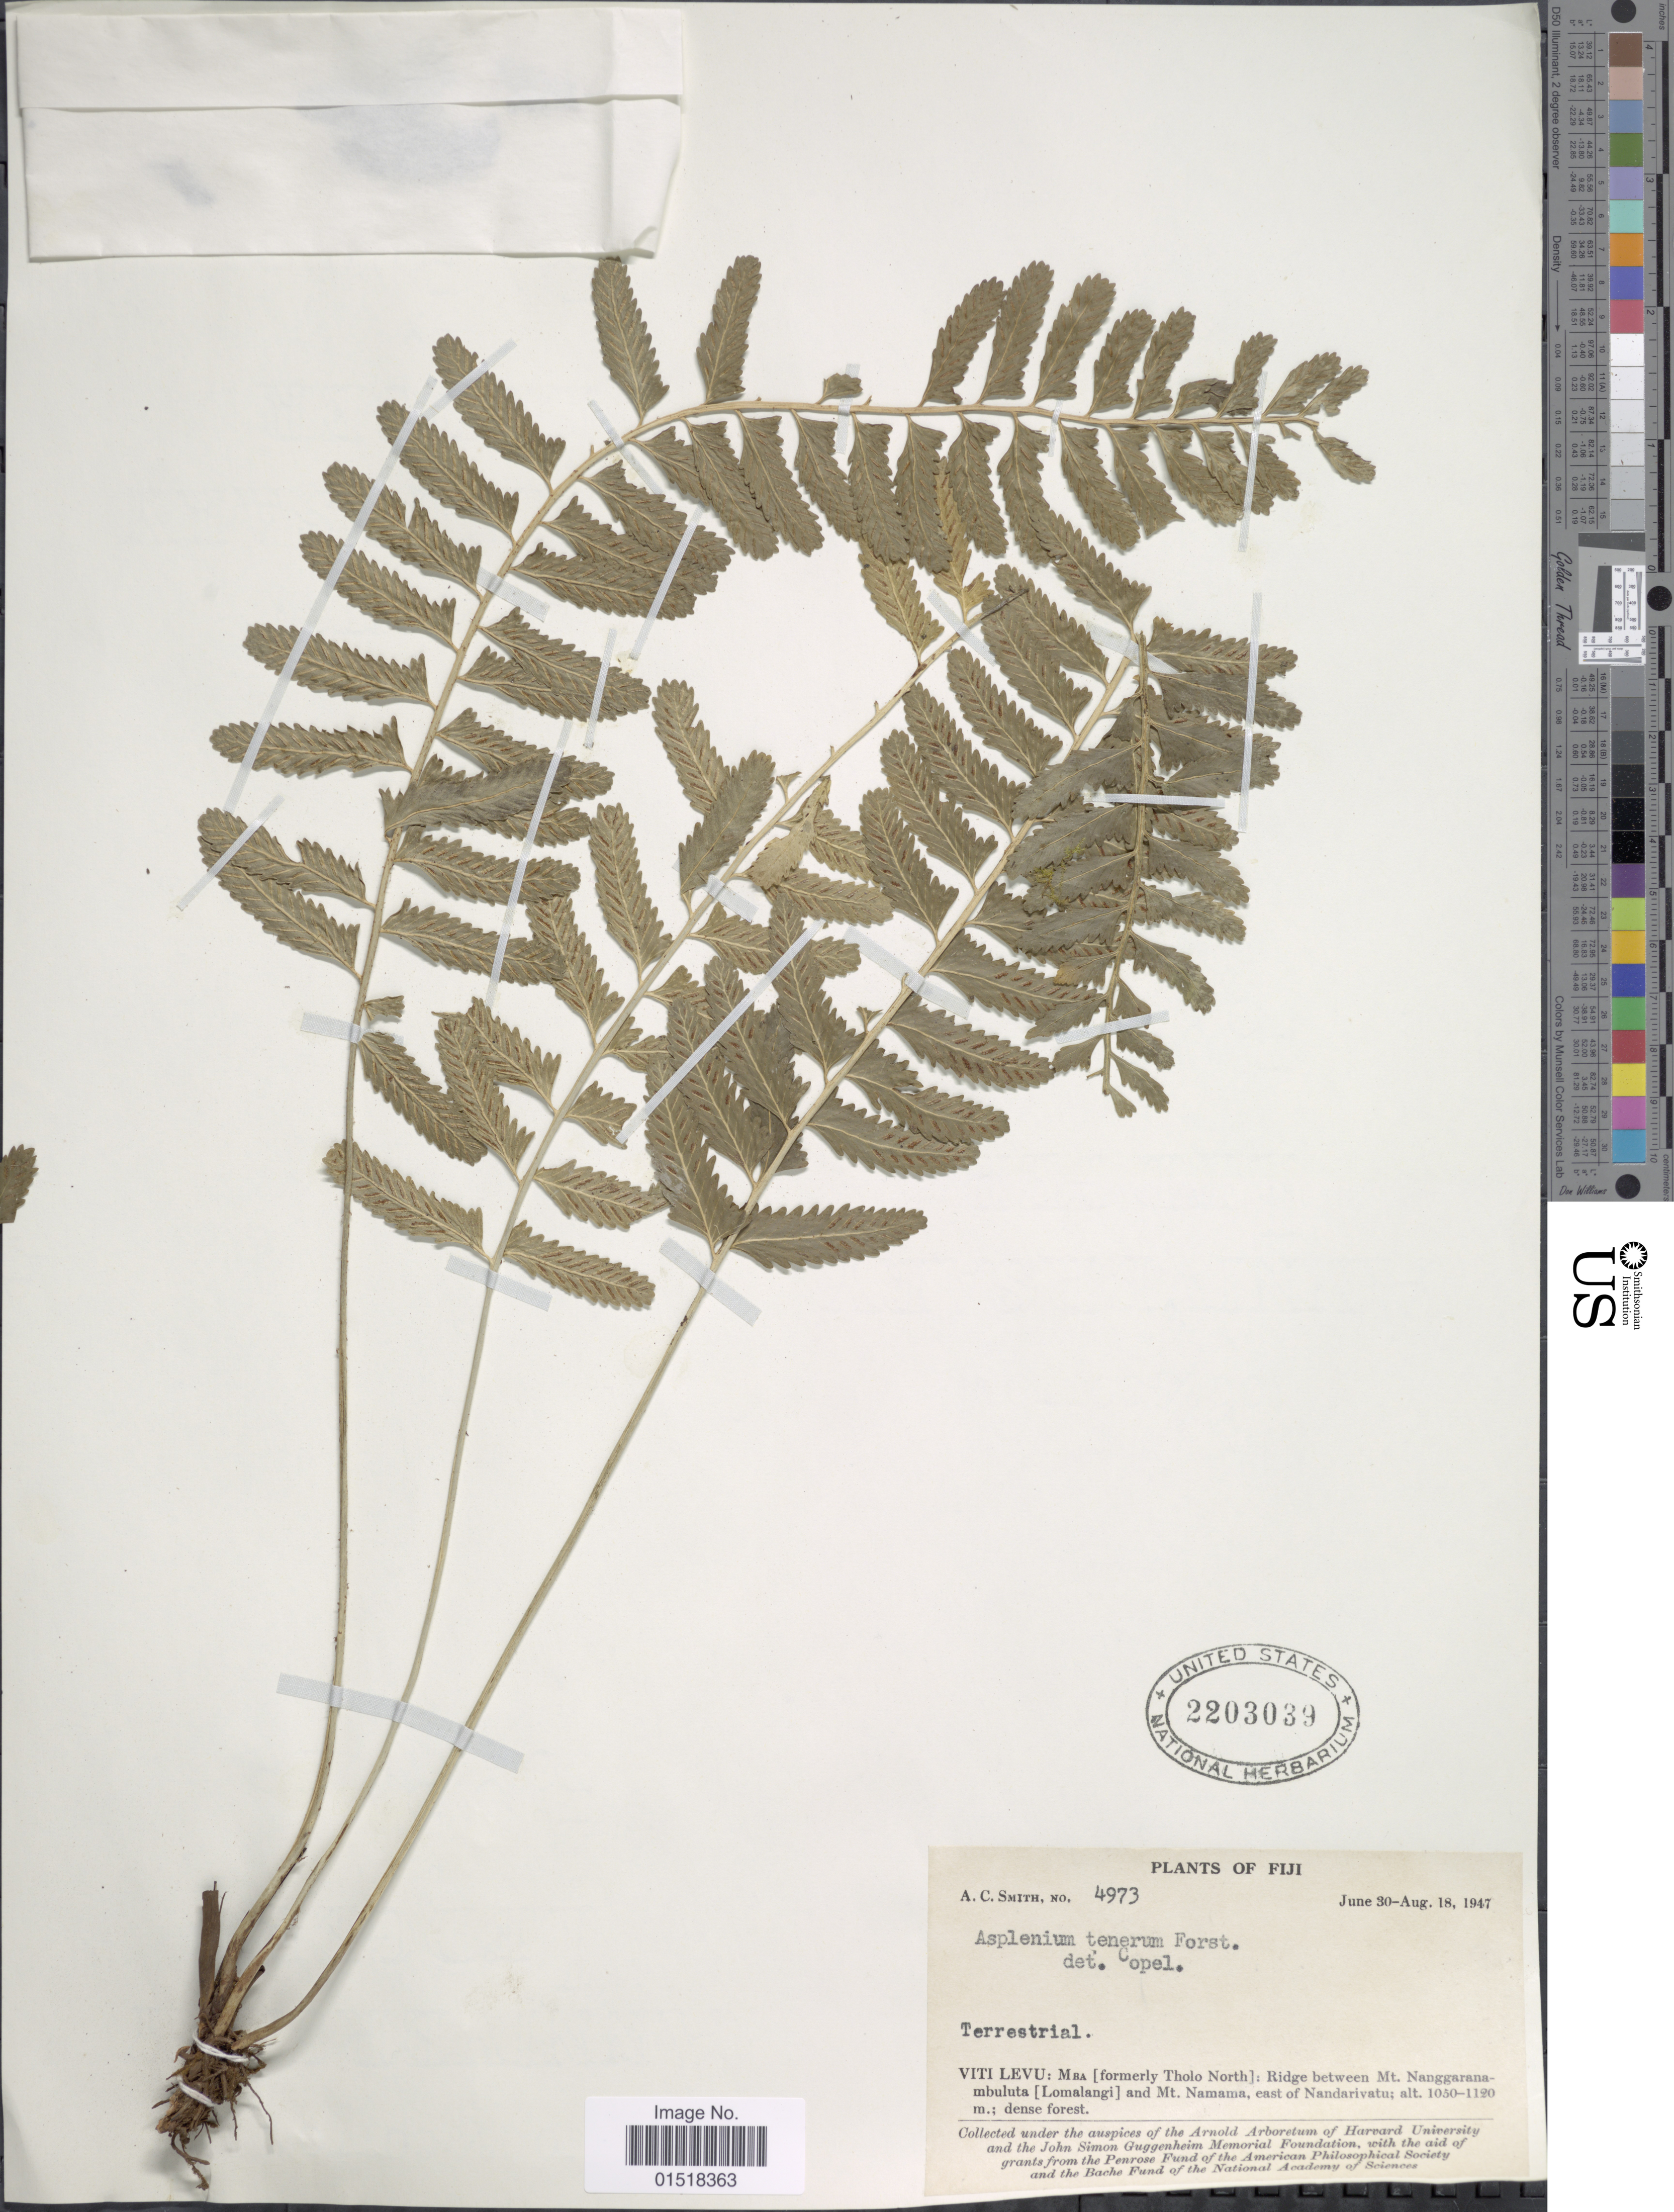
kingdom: Plantae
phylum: Tracheophyta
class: Polypodiopsida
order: Polypodiales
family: Aspleniaceae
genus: Asplenium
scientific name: Asplenium tenerum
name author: G. Forst.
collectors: A. C. Smith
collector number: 4973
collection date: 1947-06-30/1947-08-18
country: Fiji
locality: Viti Levu: Mba [formerly Tholo North]: Ridge between Mt. Nanggarana-mbuluta [Lomalangi] and Mt. Namama, east of Nandarivatu.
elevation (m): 1050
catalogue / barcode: US 2203039